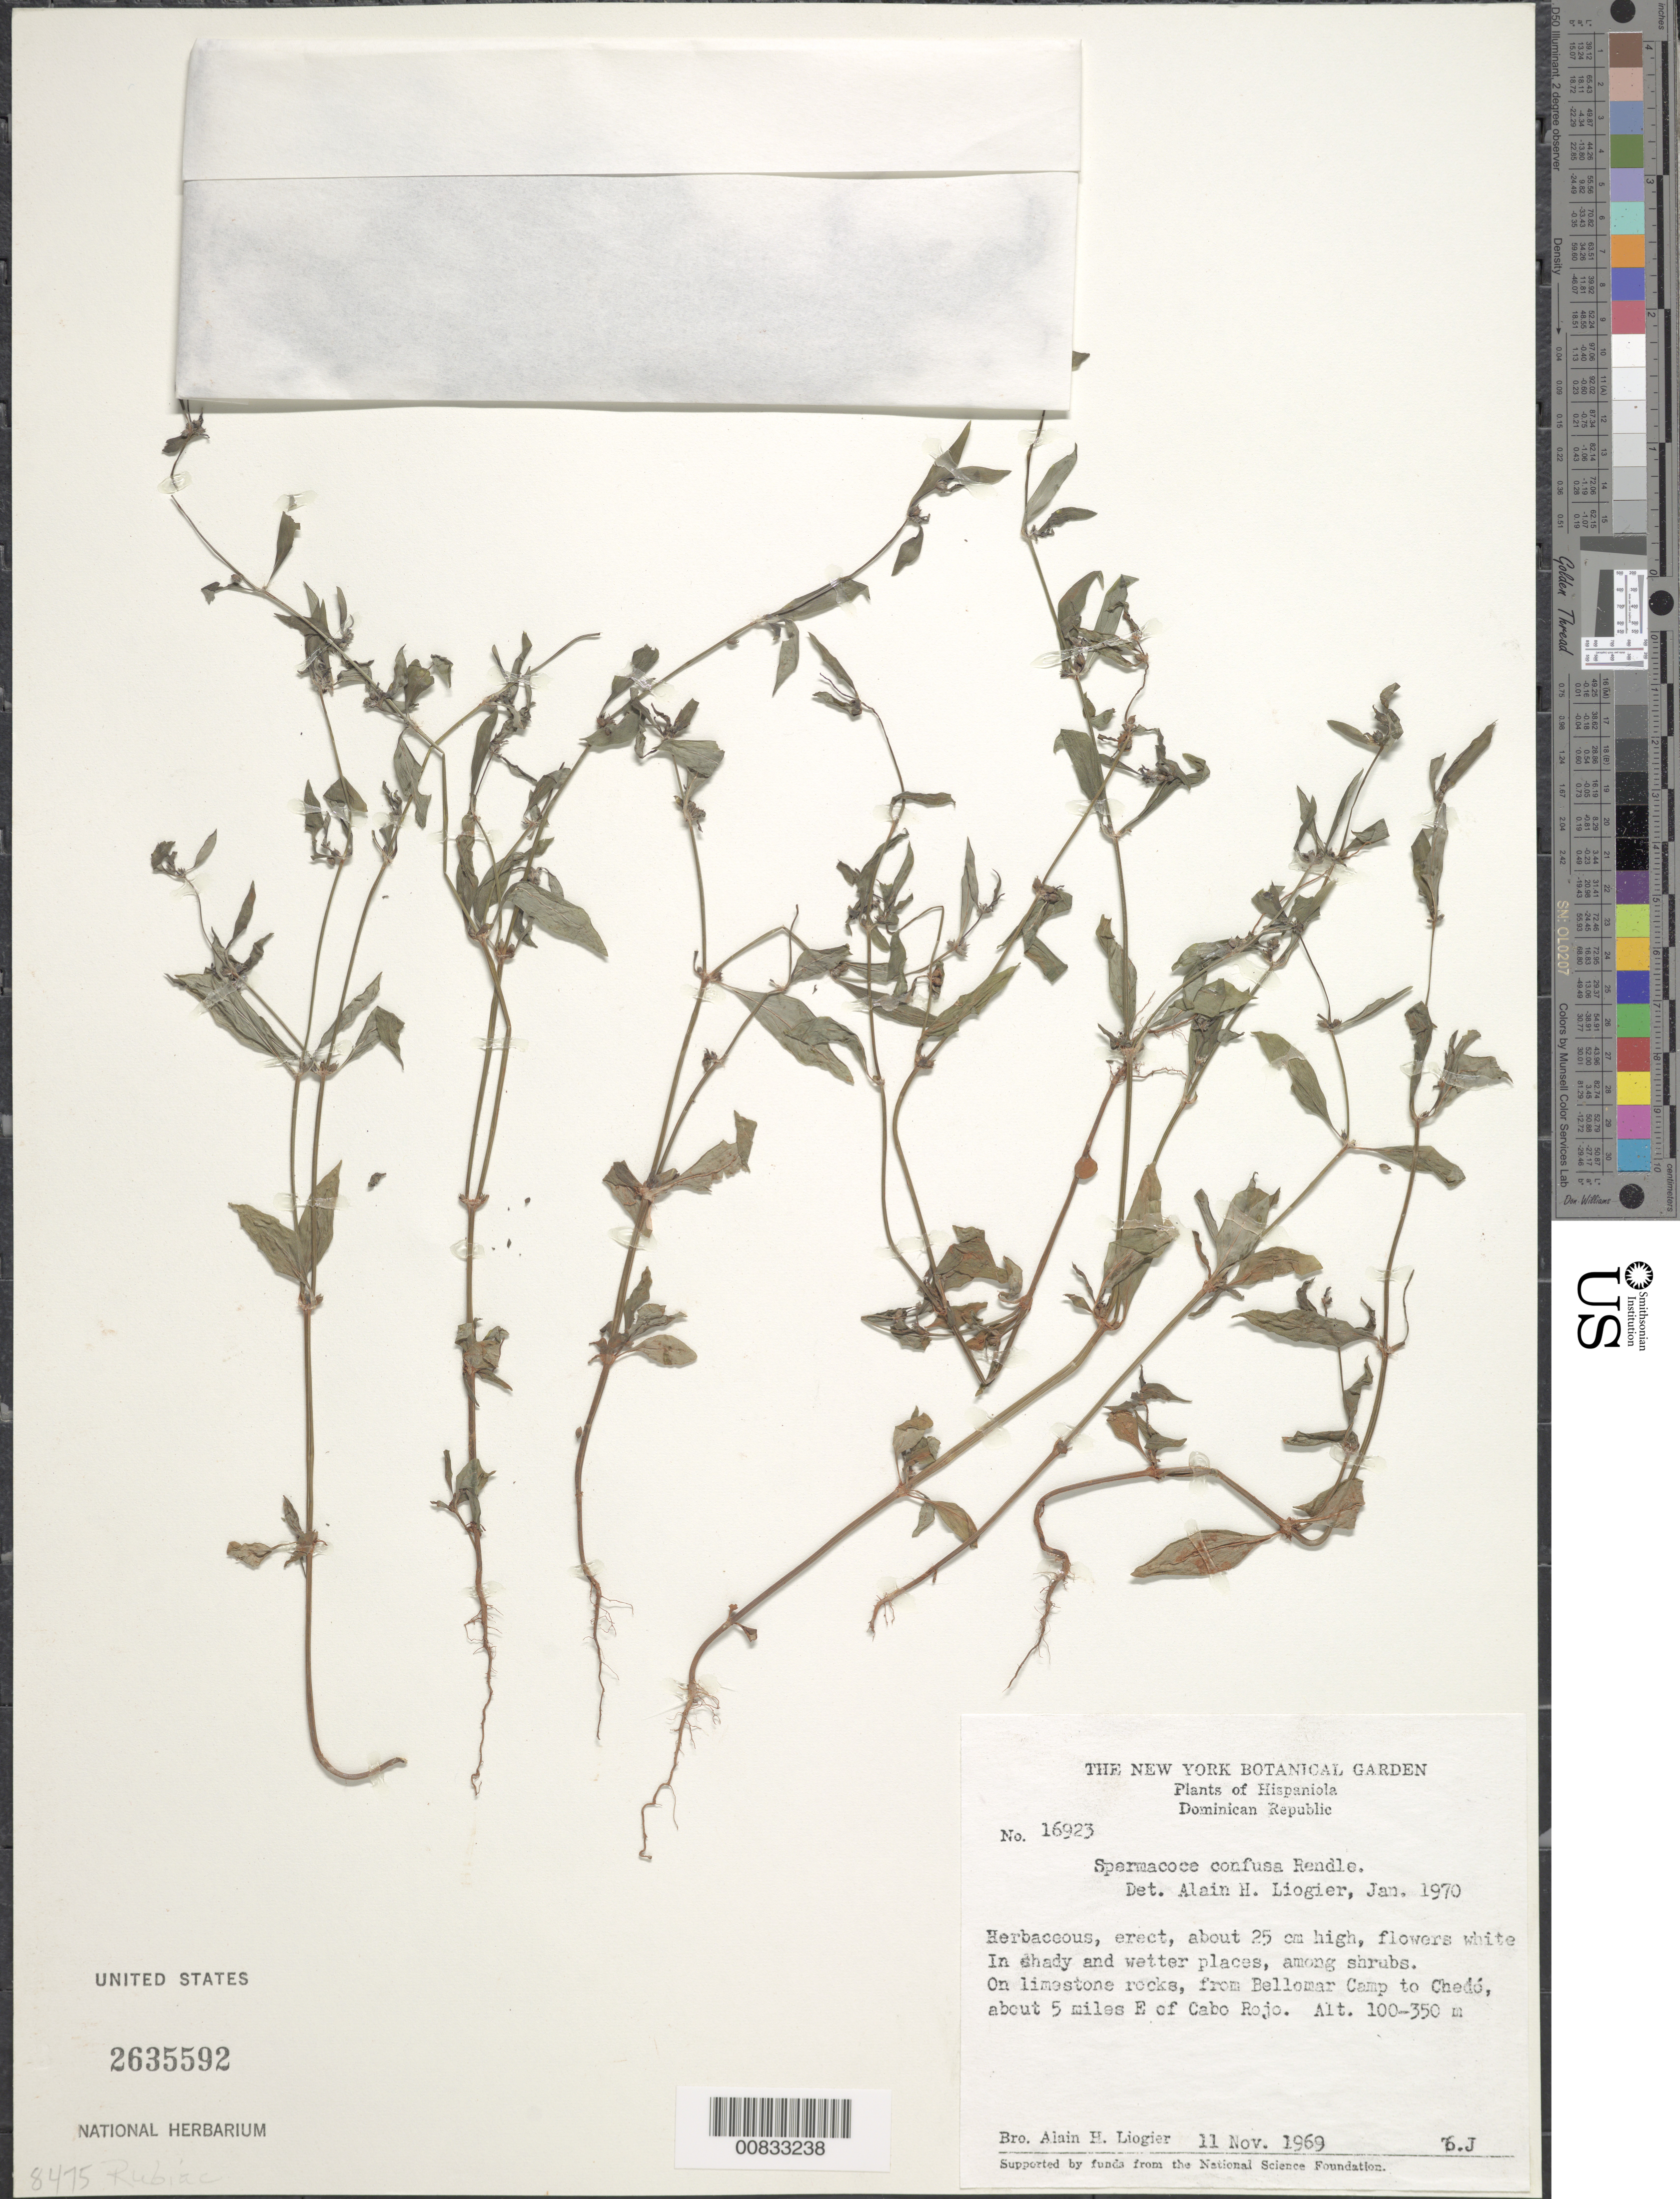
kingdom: Plantae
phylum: Tracheophyta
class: Magnoliopsida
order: Gentianales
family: Rubiaceae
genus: Spermacoce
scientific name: Spermacoce tenuior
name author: L.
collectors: A. H. Liogier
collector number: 16923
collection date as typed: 11 Nov 1969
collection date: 1969-11-11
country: Dominican Republic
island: Hispaniola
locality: From Bellomar Camp to Chedó, about 5 miles E of Cabo Rojo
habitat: In shady and wetter places among shrubs on limestone rocks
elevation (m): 100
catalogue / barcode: US 2635592